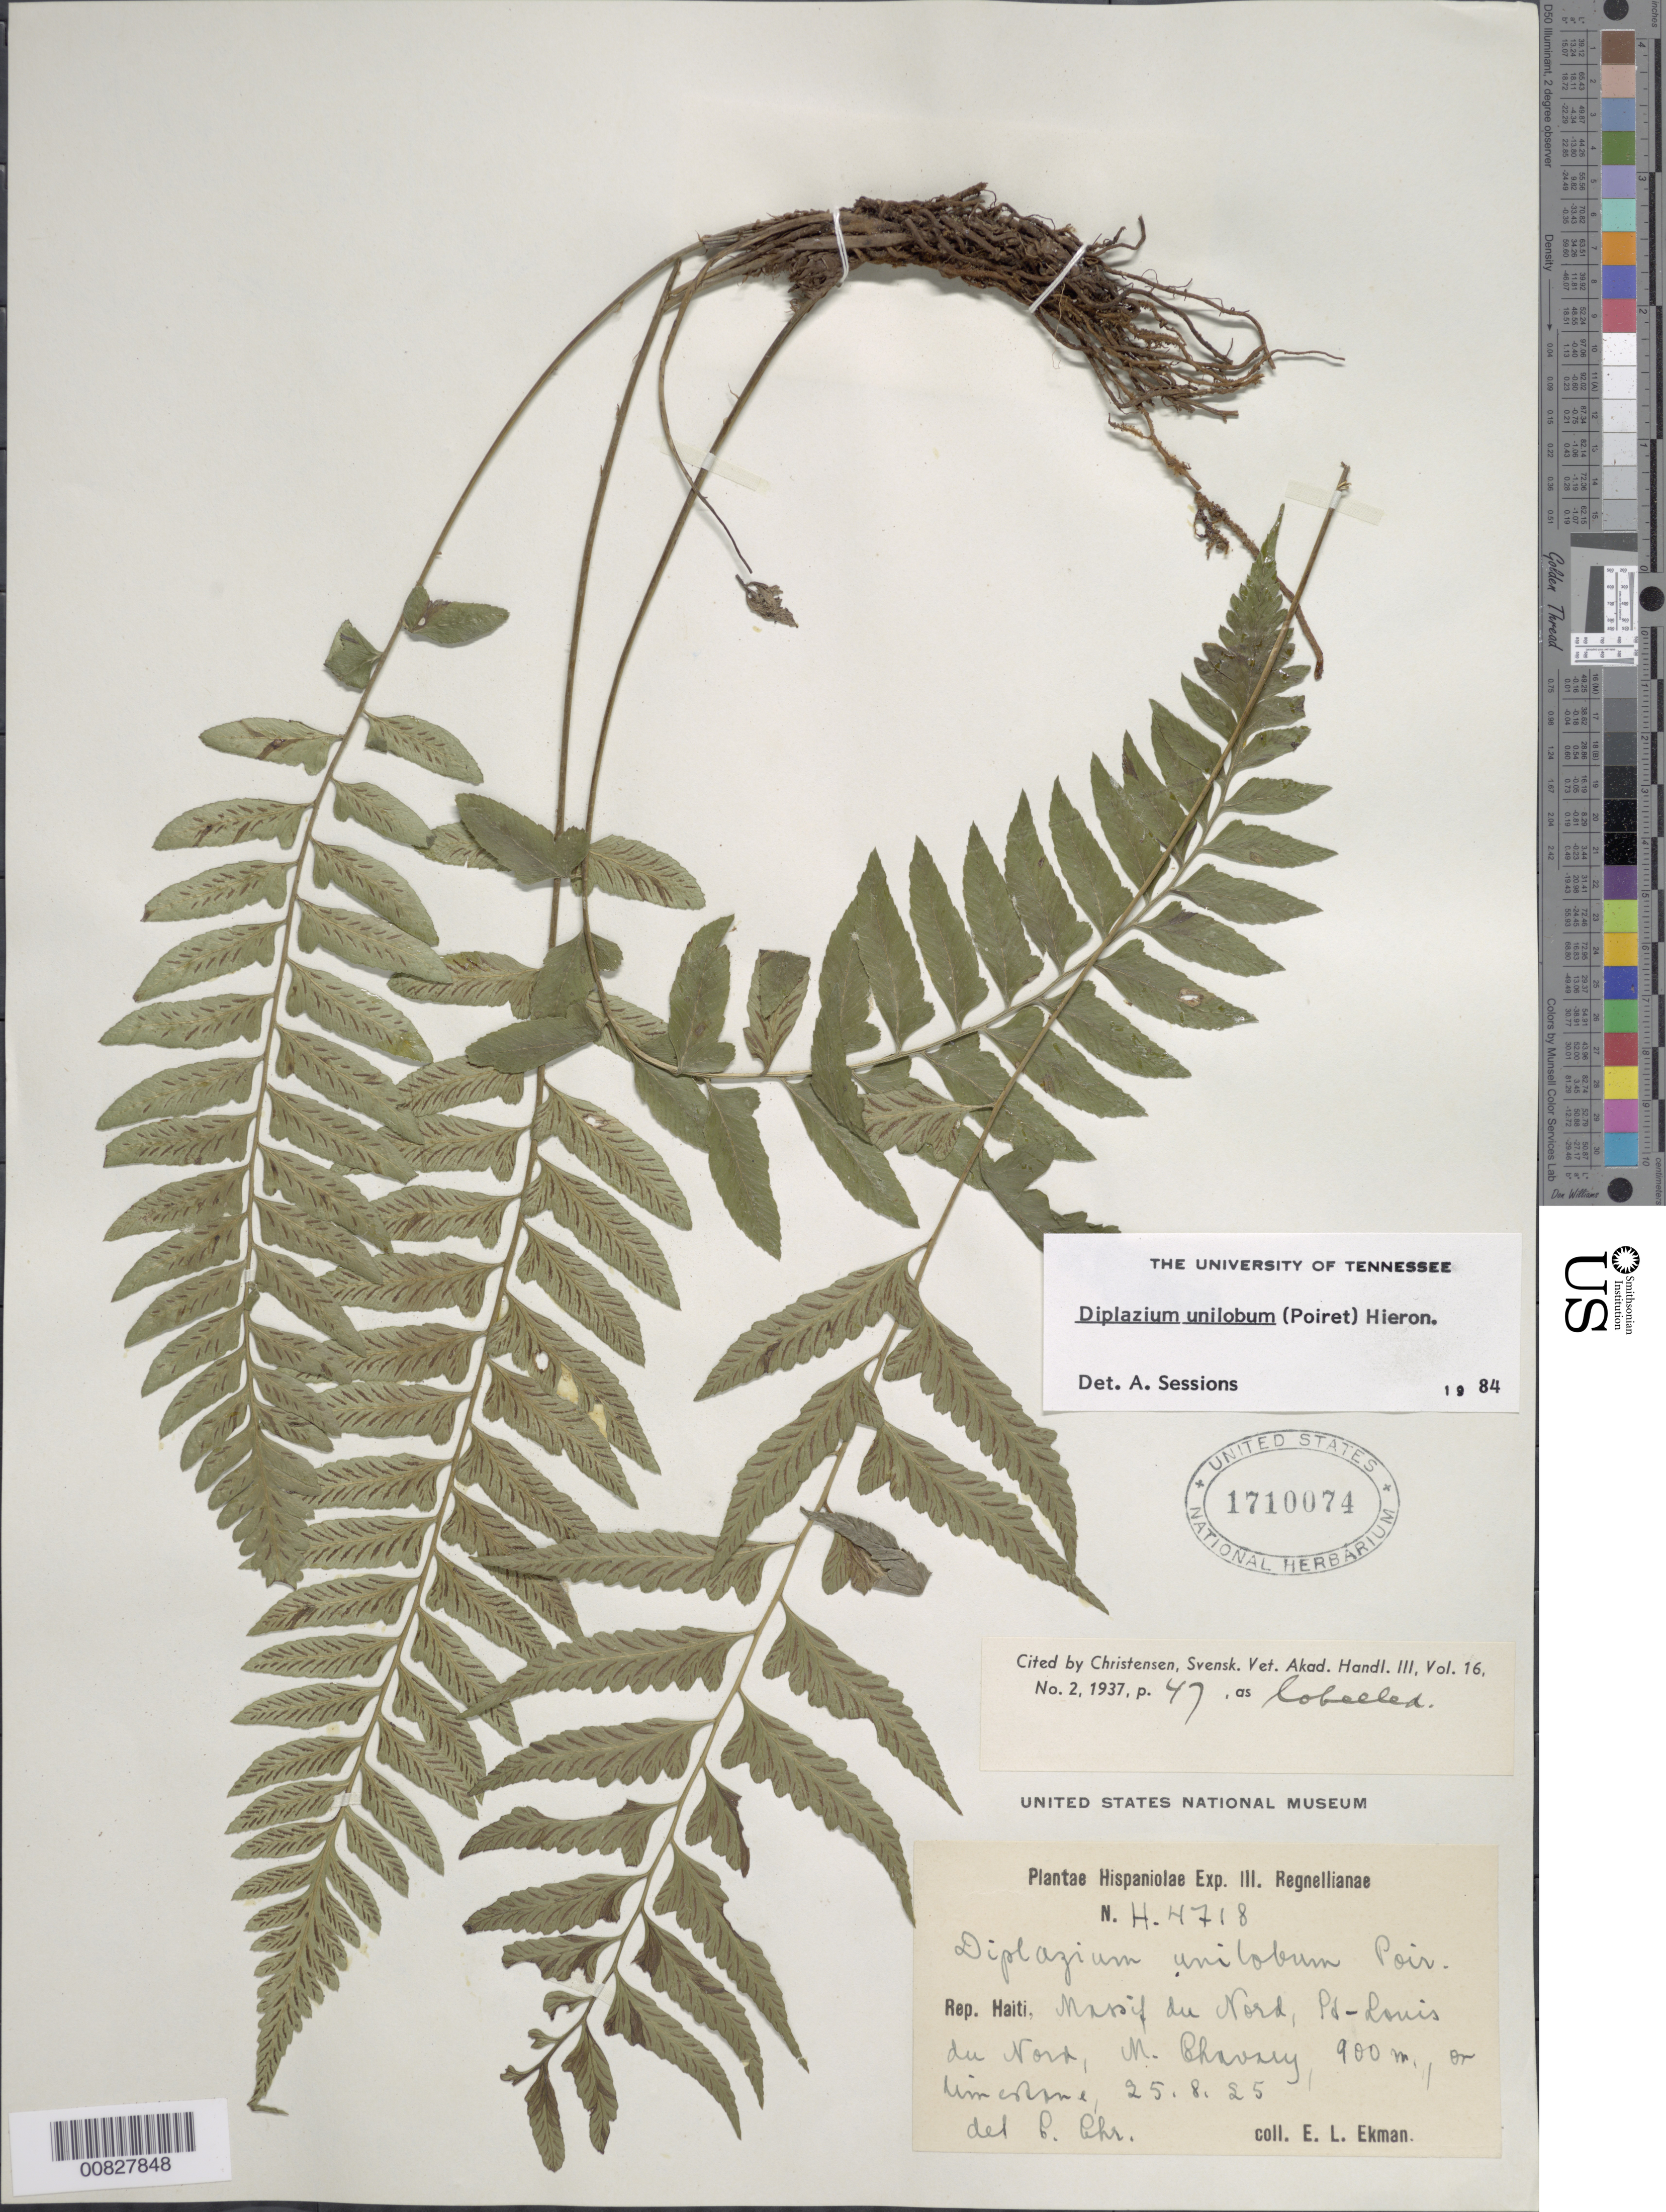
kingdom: Plantae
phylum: Tracheophyta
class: Polypodiopsida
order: Polypodiales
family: Athyriaceae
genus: Diplazium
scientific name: Diplazium unilobum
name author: (Poir.) Hieron.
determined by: Sessions, A.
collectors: E. L. Ekman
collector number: H 4718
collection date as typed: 25 Aug 1925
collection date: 1925-08-25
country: Haiti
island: Hispaniola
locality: Massif du Nord, St. Louis du Nord, M. Chavary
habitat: Limestone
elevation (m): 900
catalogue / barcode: US 1710074